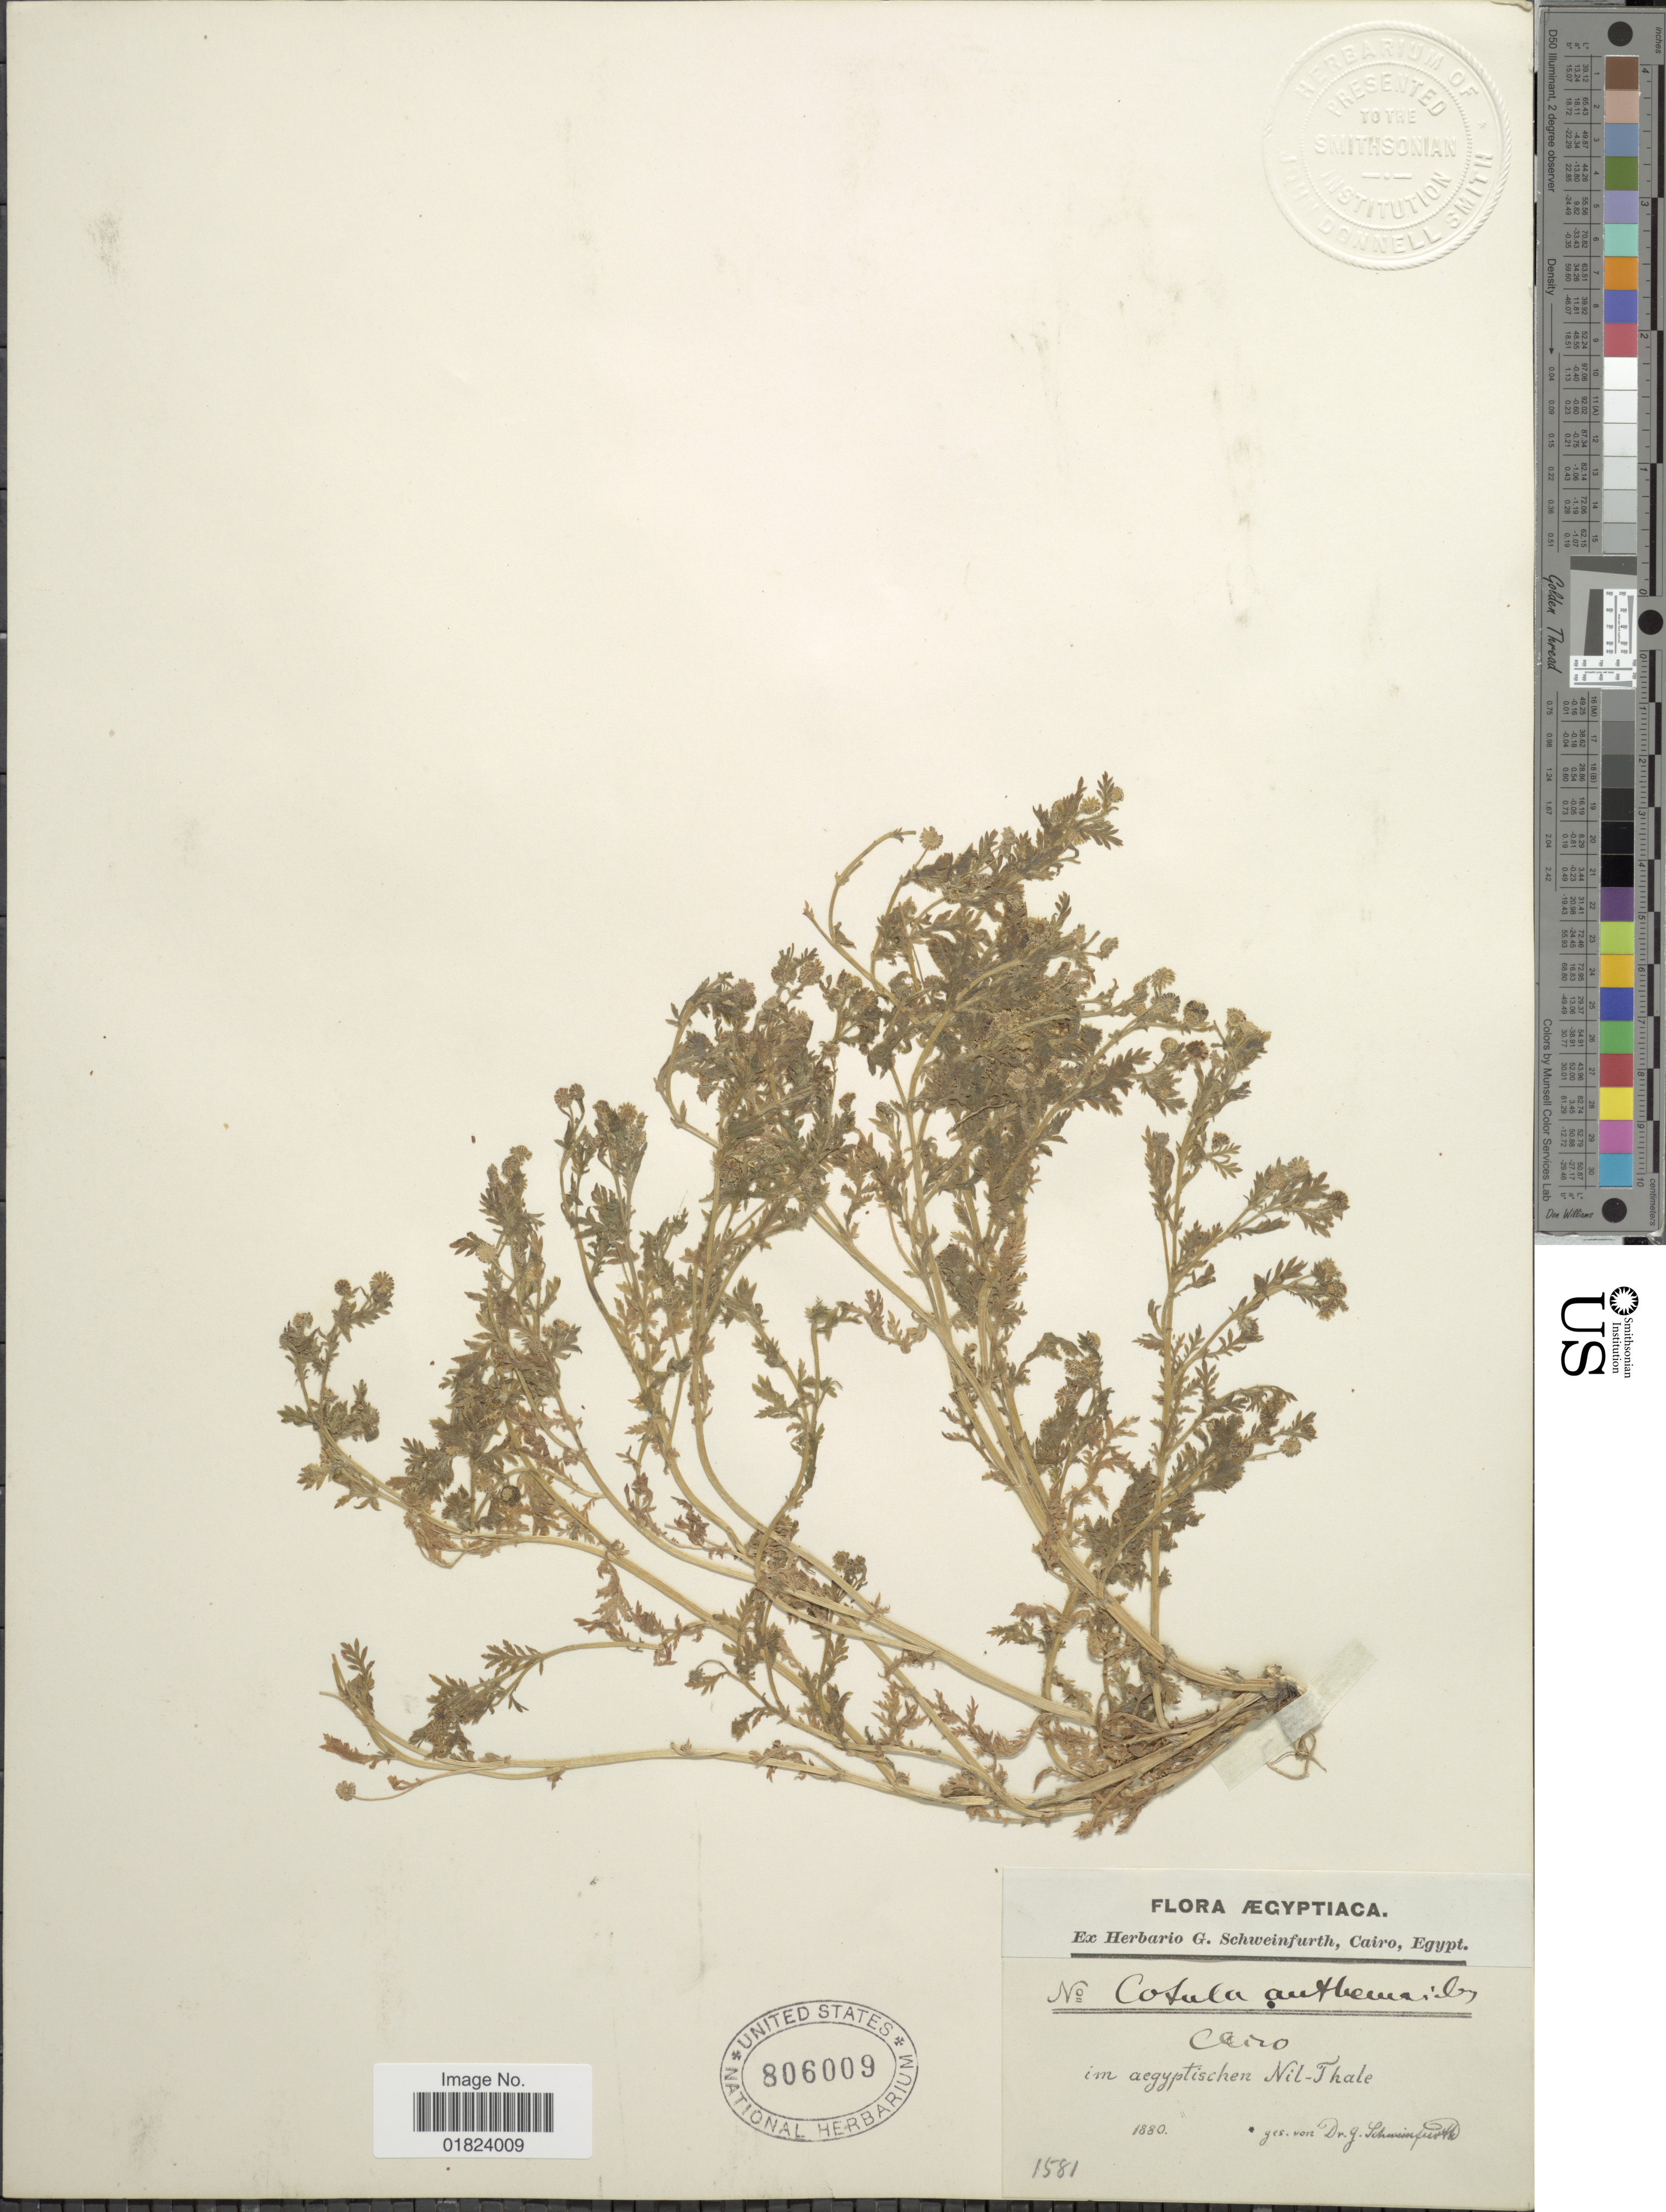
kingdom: Plantae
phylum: Tracheophyta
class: Magnoliopsida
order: Asterales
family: Asteraceae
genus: Cotula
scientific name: Cotula anthemoides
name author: L.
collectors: G. A. Schweinfurth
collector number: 1581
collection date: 1880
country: Egypt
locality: Cairo, im aegyptischen Nil-Thale.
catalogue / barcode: US 806009